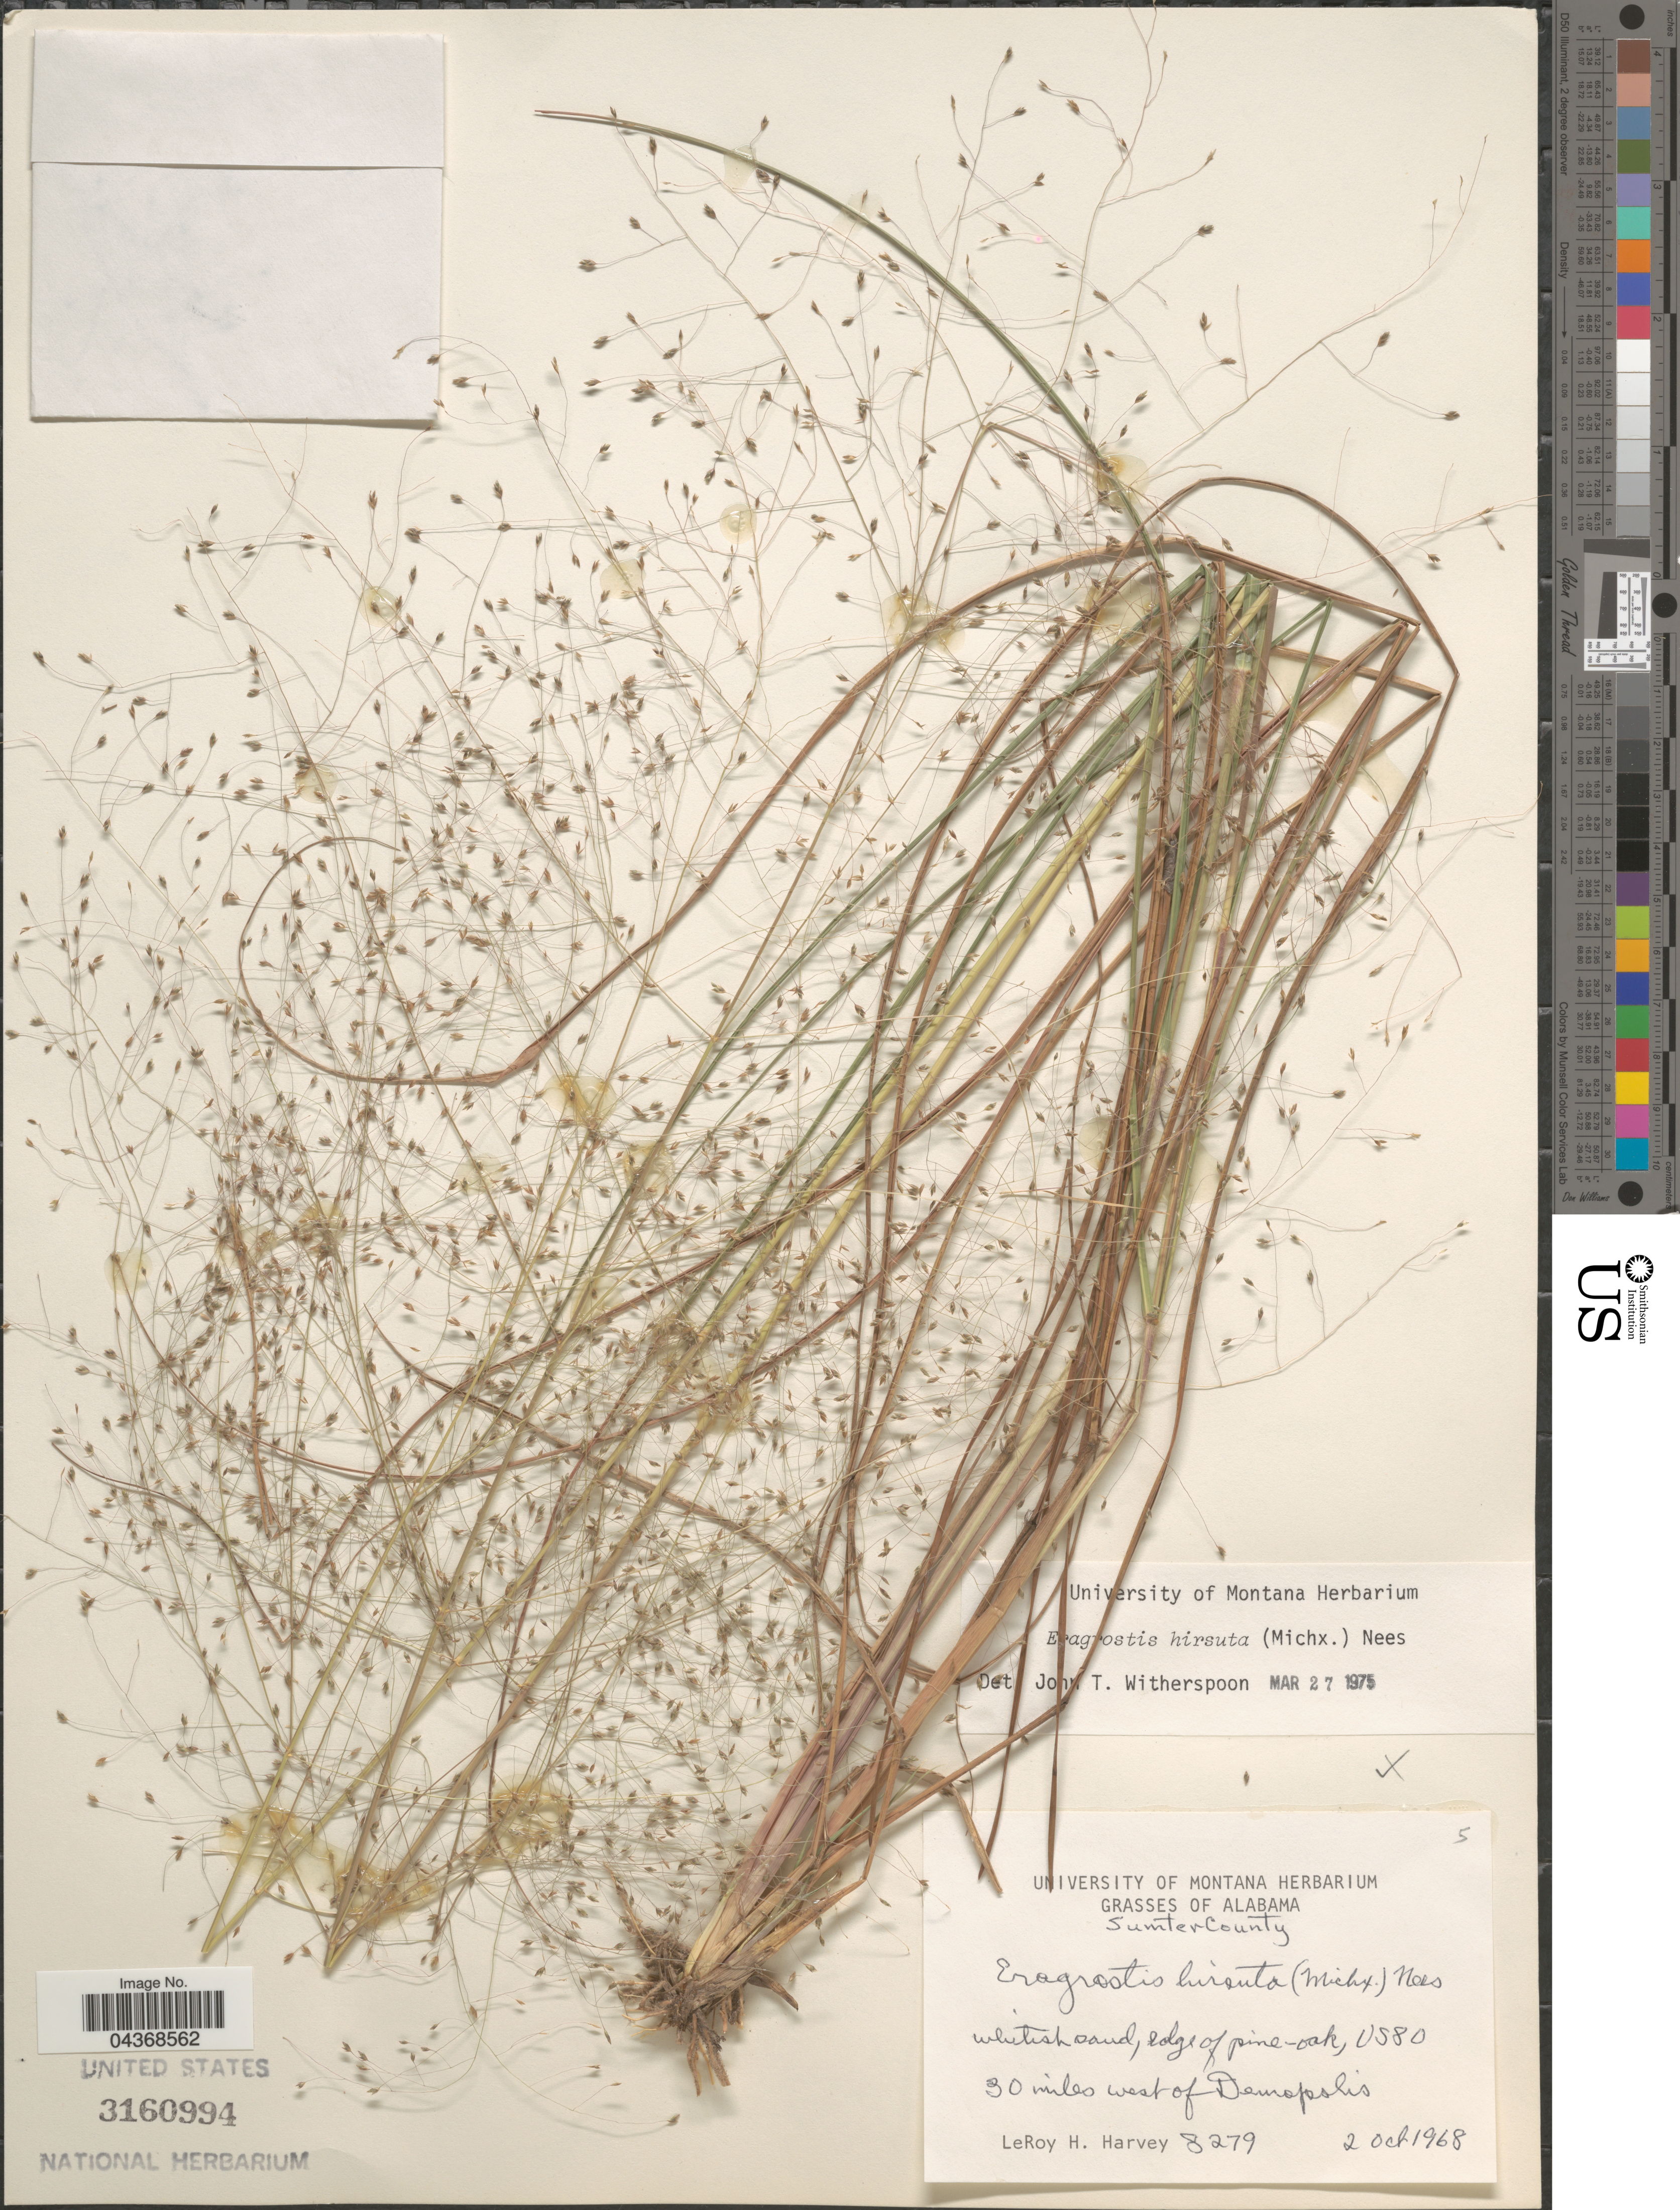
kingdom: Plantae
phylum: Tracheophyta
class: Liliopsida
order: Poales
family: Poaceae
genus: Eragrostis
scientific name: Eragrostis hirsuta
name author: (Michx.) Nees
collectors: L. H. Harvey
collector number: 8279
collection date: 1968-10-02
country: United States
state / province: Alabama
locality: Sumter County. US80. 30 miles west of Demopolis.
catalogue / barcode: US 3160994